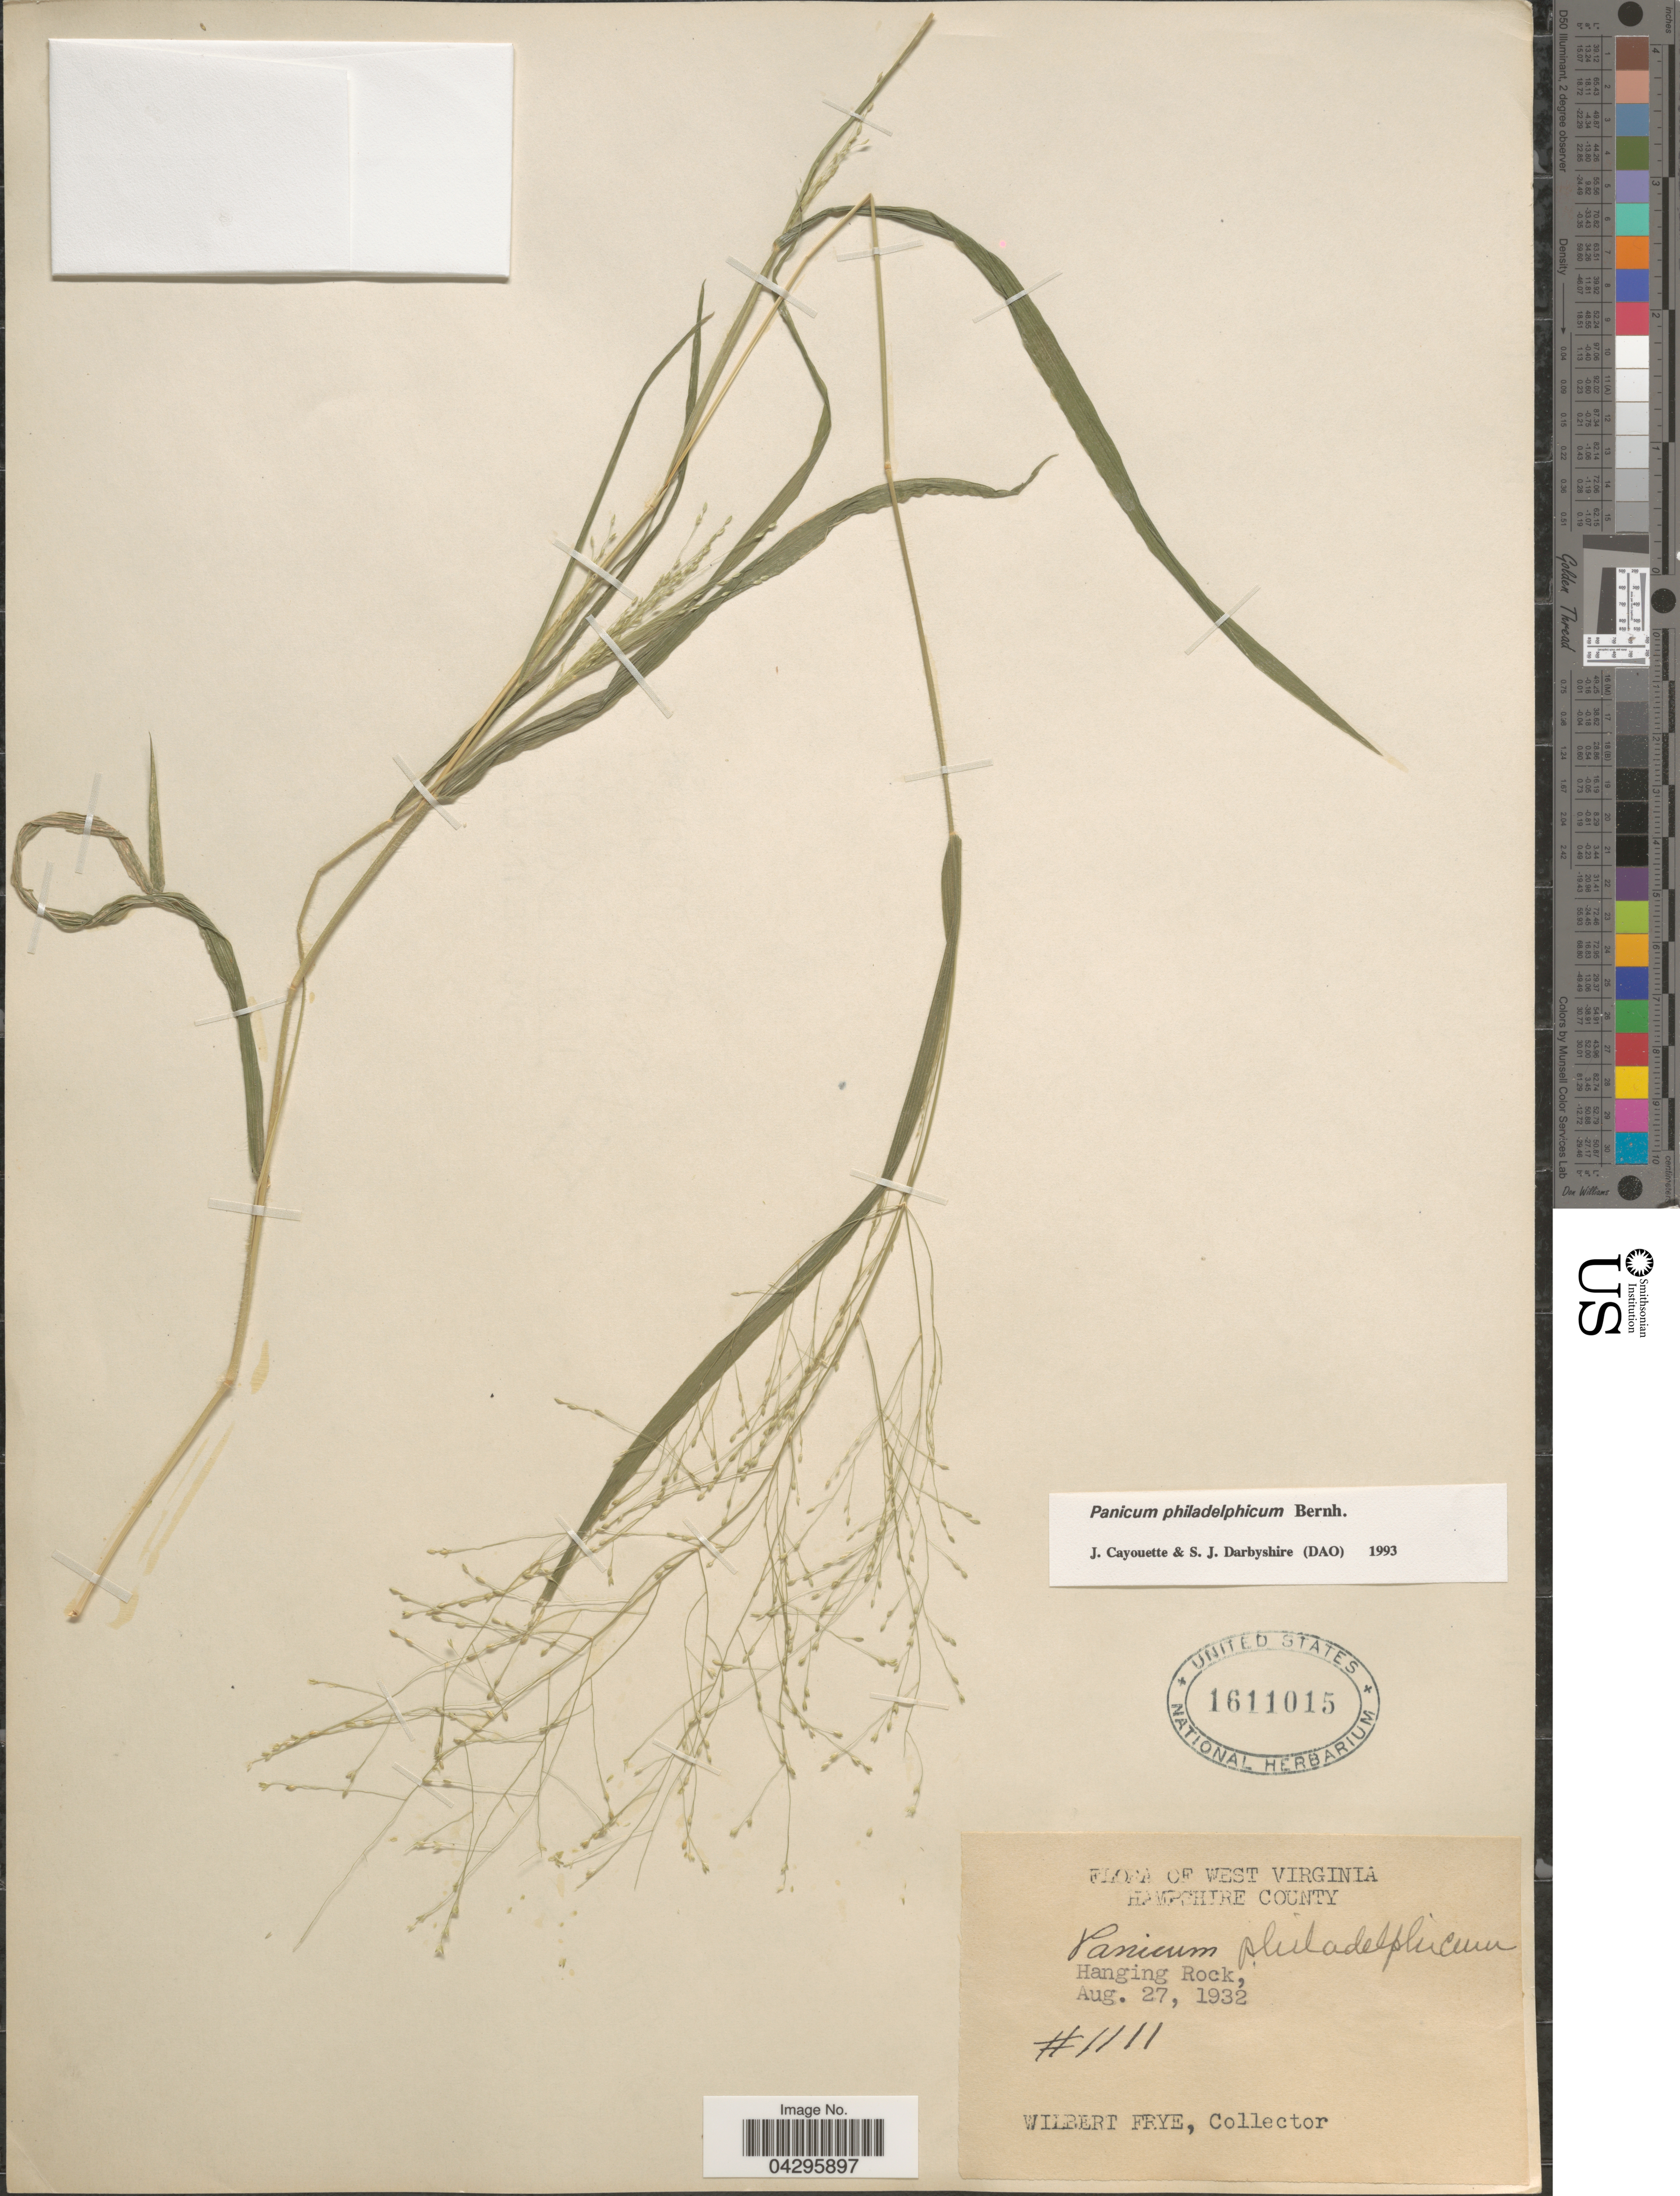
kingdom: Plantae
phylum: Tracheophyta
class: Liliopsida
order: Poales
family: Poaceae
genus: Panicum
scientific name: Panicum philadelphicum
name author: Bernh. ex Trin.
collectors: W. Frye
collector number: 1111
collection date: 1932-08-27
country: United States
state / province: West Virginia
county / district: Hampshire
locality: Hampshire County. Hanging Rock.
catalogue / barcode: US 1611015